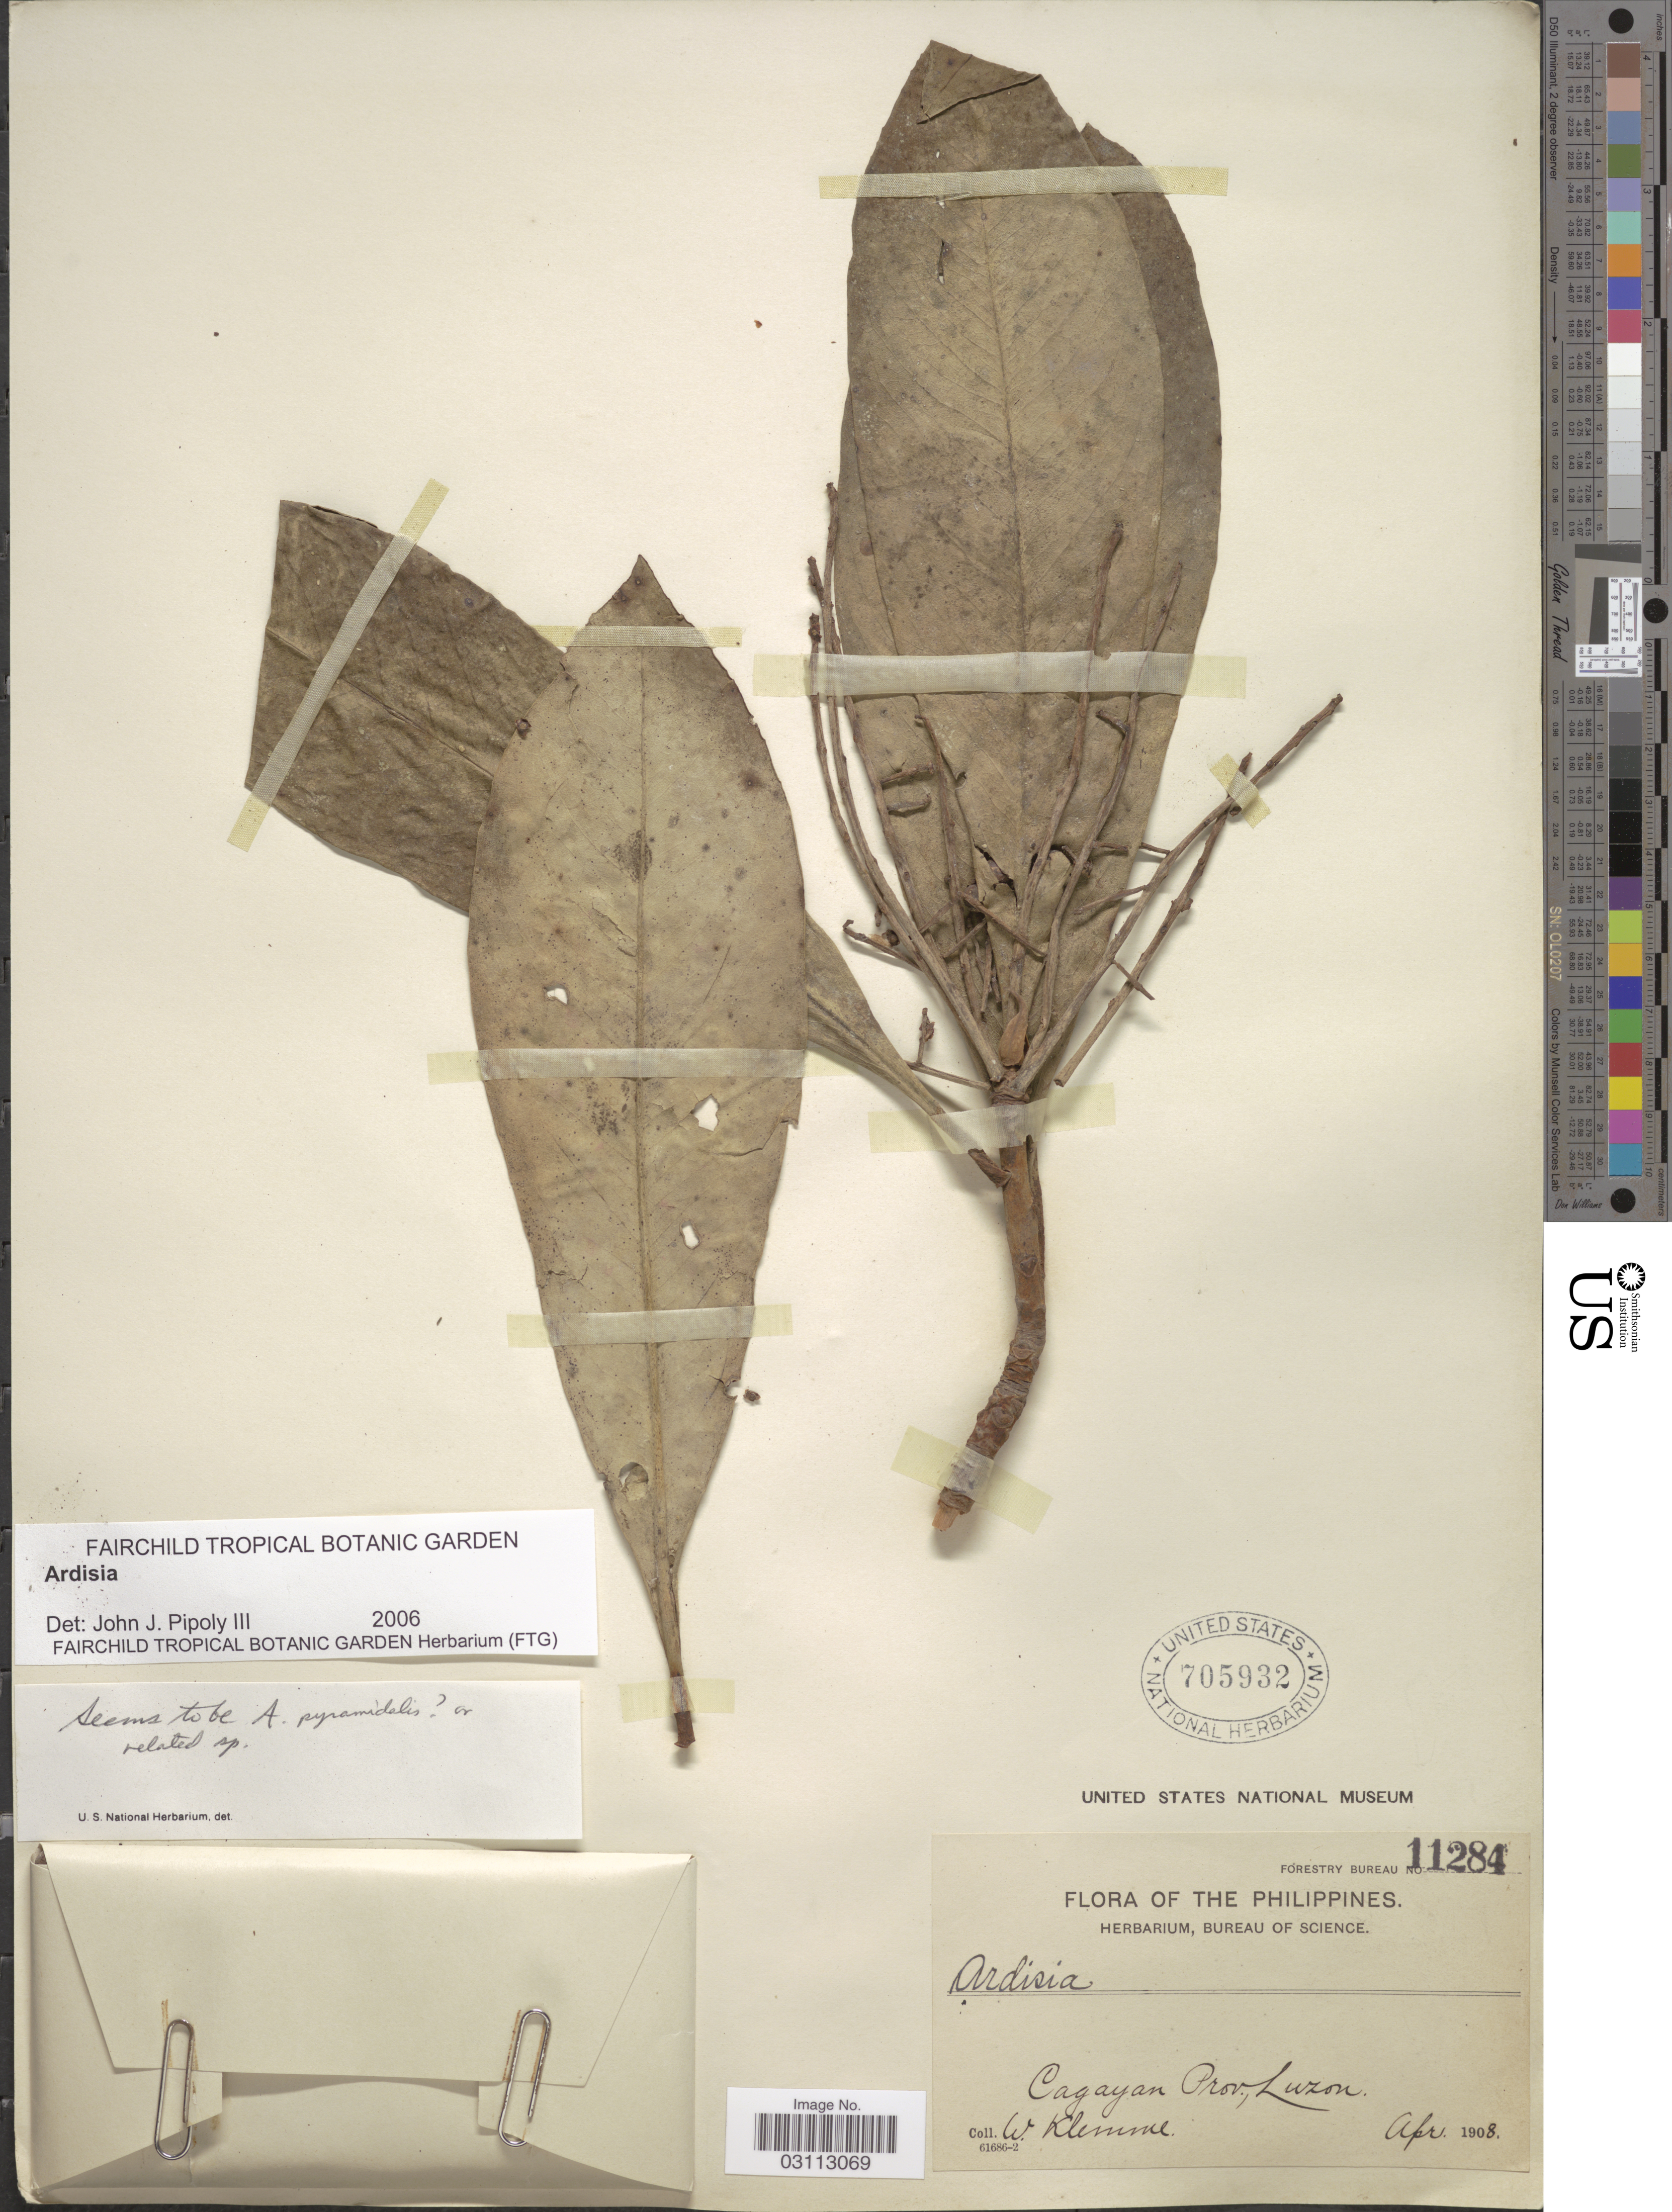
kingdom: Plantae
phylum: Tracheophyta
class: Magnoliopsida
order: Ericales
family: Primulaceae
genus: Ardisia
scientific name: Ardisia sp.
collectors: W. Klemme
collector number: Forestry Bureau 11284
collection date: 1908-04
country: Philippines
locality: Cagayan Prov., Luzon.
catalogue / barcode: US 705932